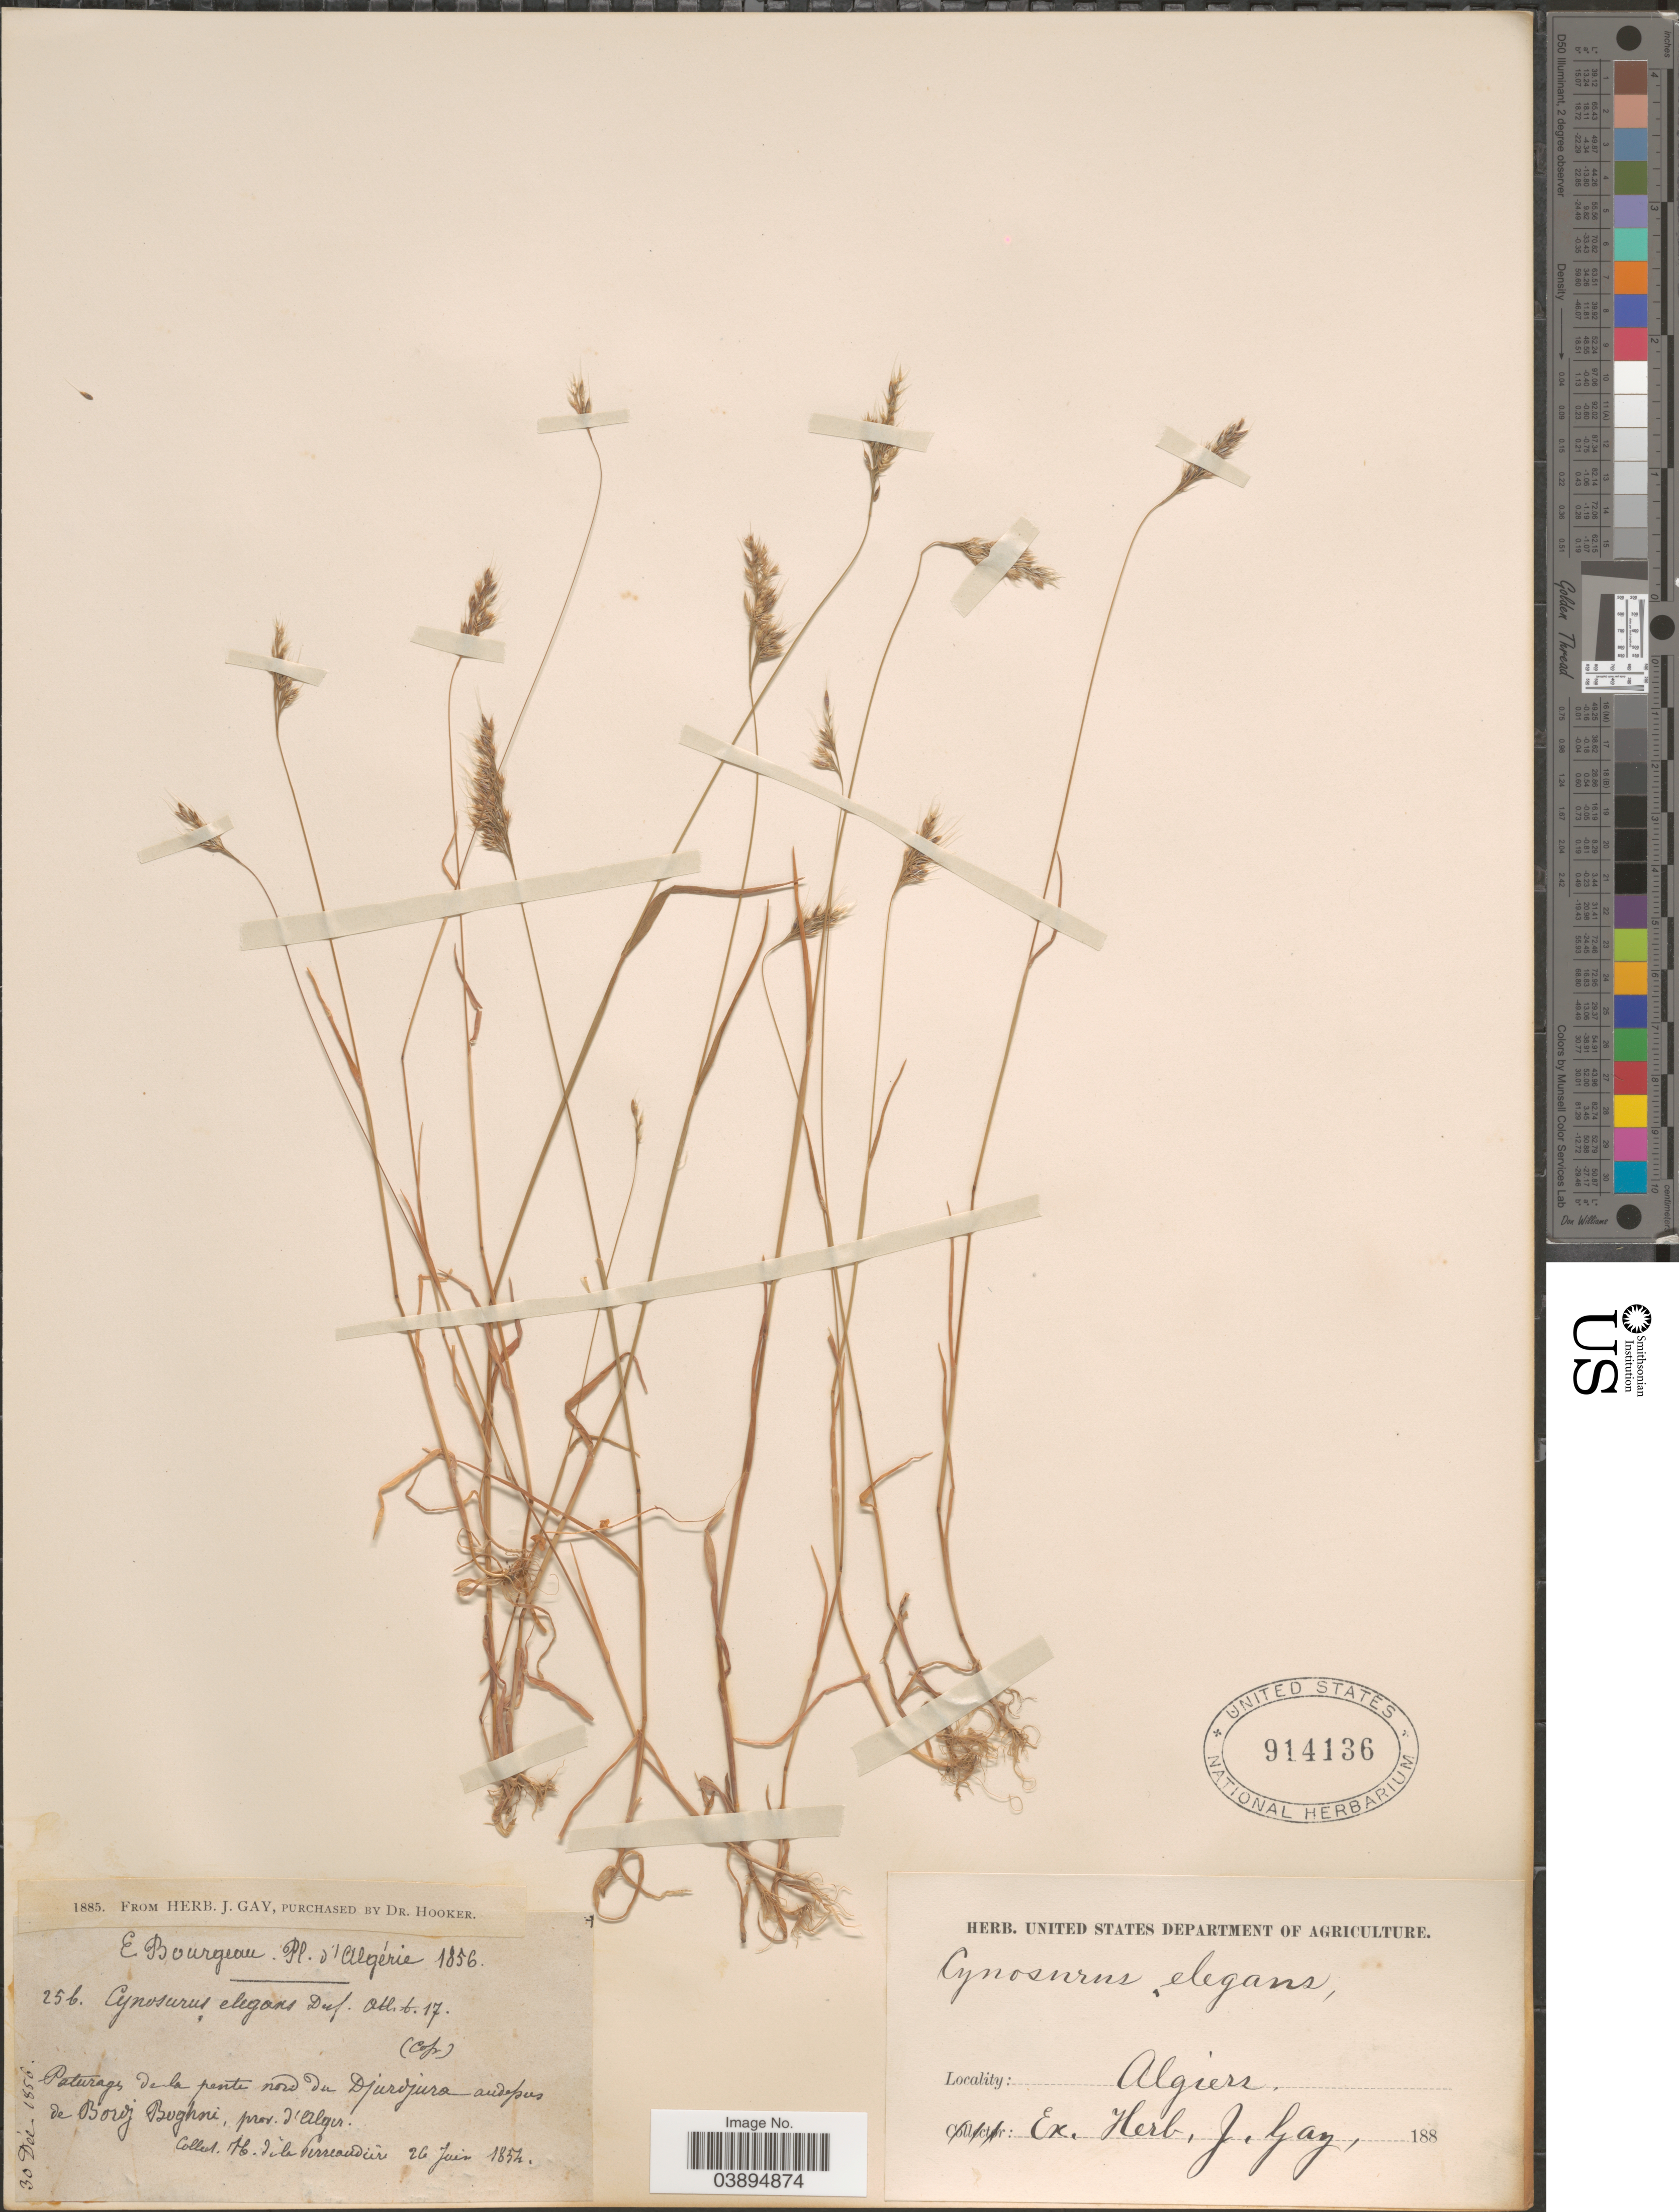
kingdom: Plantae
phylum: Tracheophyta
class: Liliopsida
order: Poales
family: Poaceae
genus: Cynosurus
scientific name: Cynosurus elegans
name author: Desf.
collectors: H. de la Perraudière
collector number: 25b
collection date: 1856-06-26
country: Algeria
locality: Paturages dela pente nord du Djurdjura audessus de Bordj Boghni, prov. d'Alger.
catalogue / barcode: US 914136